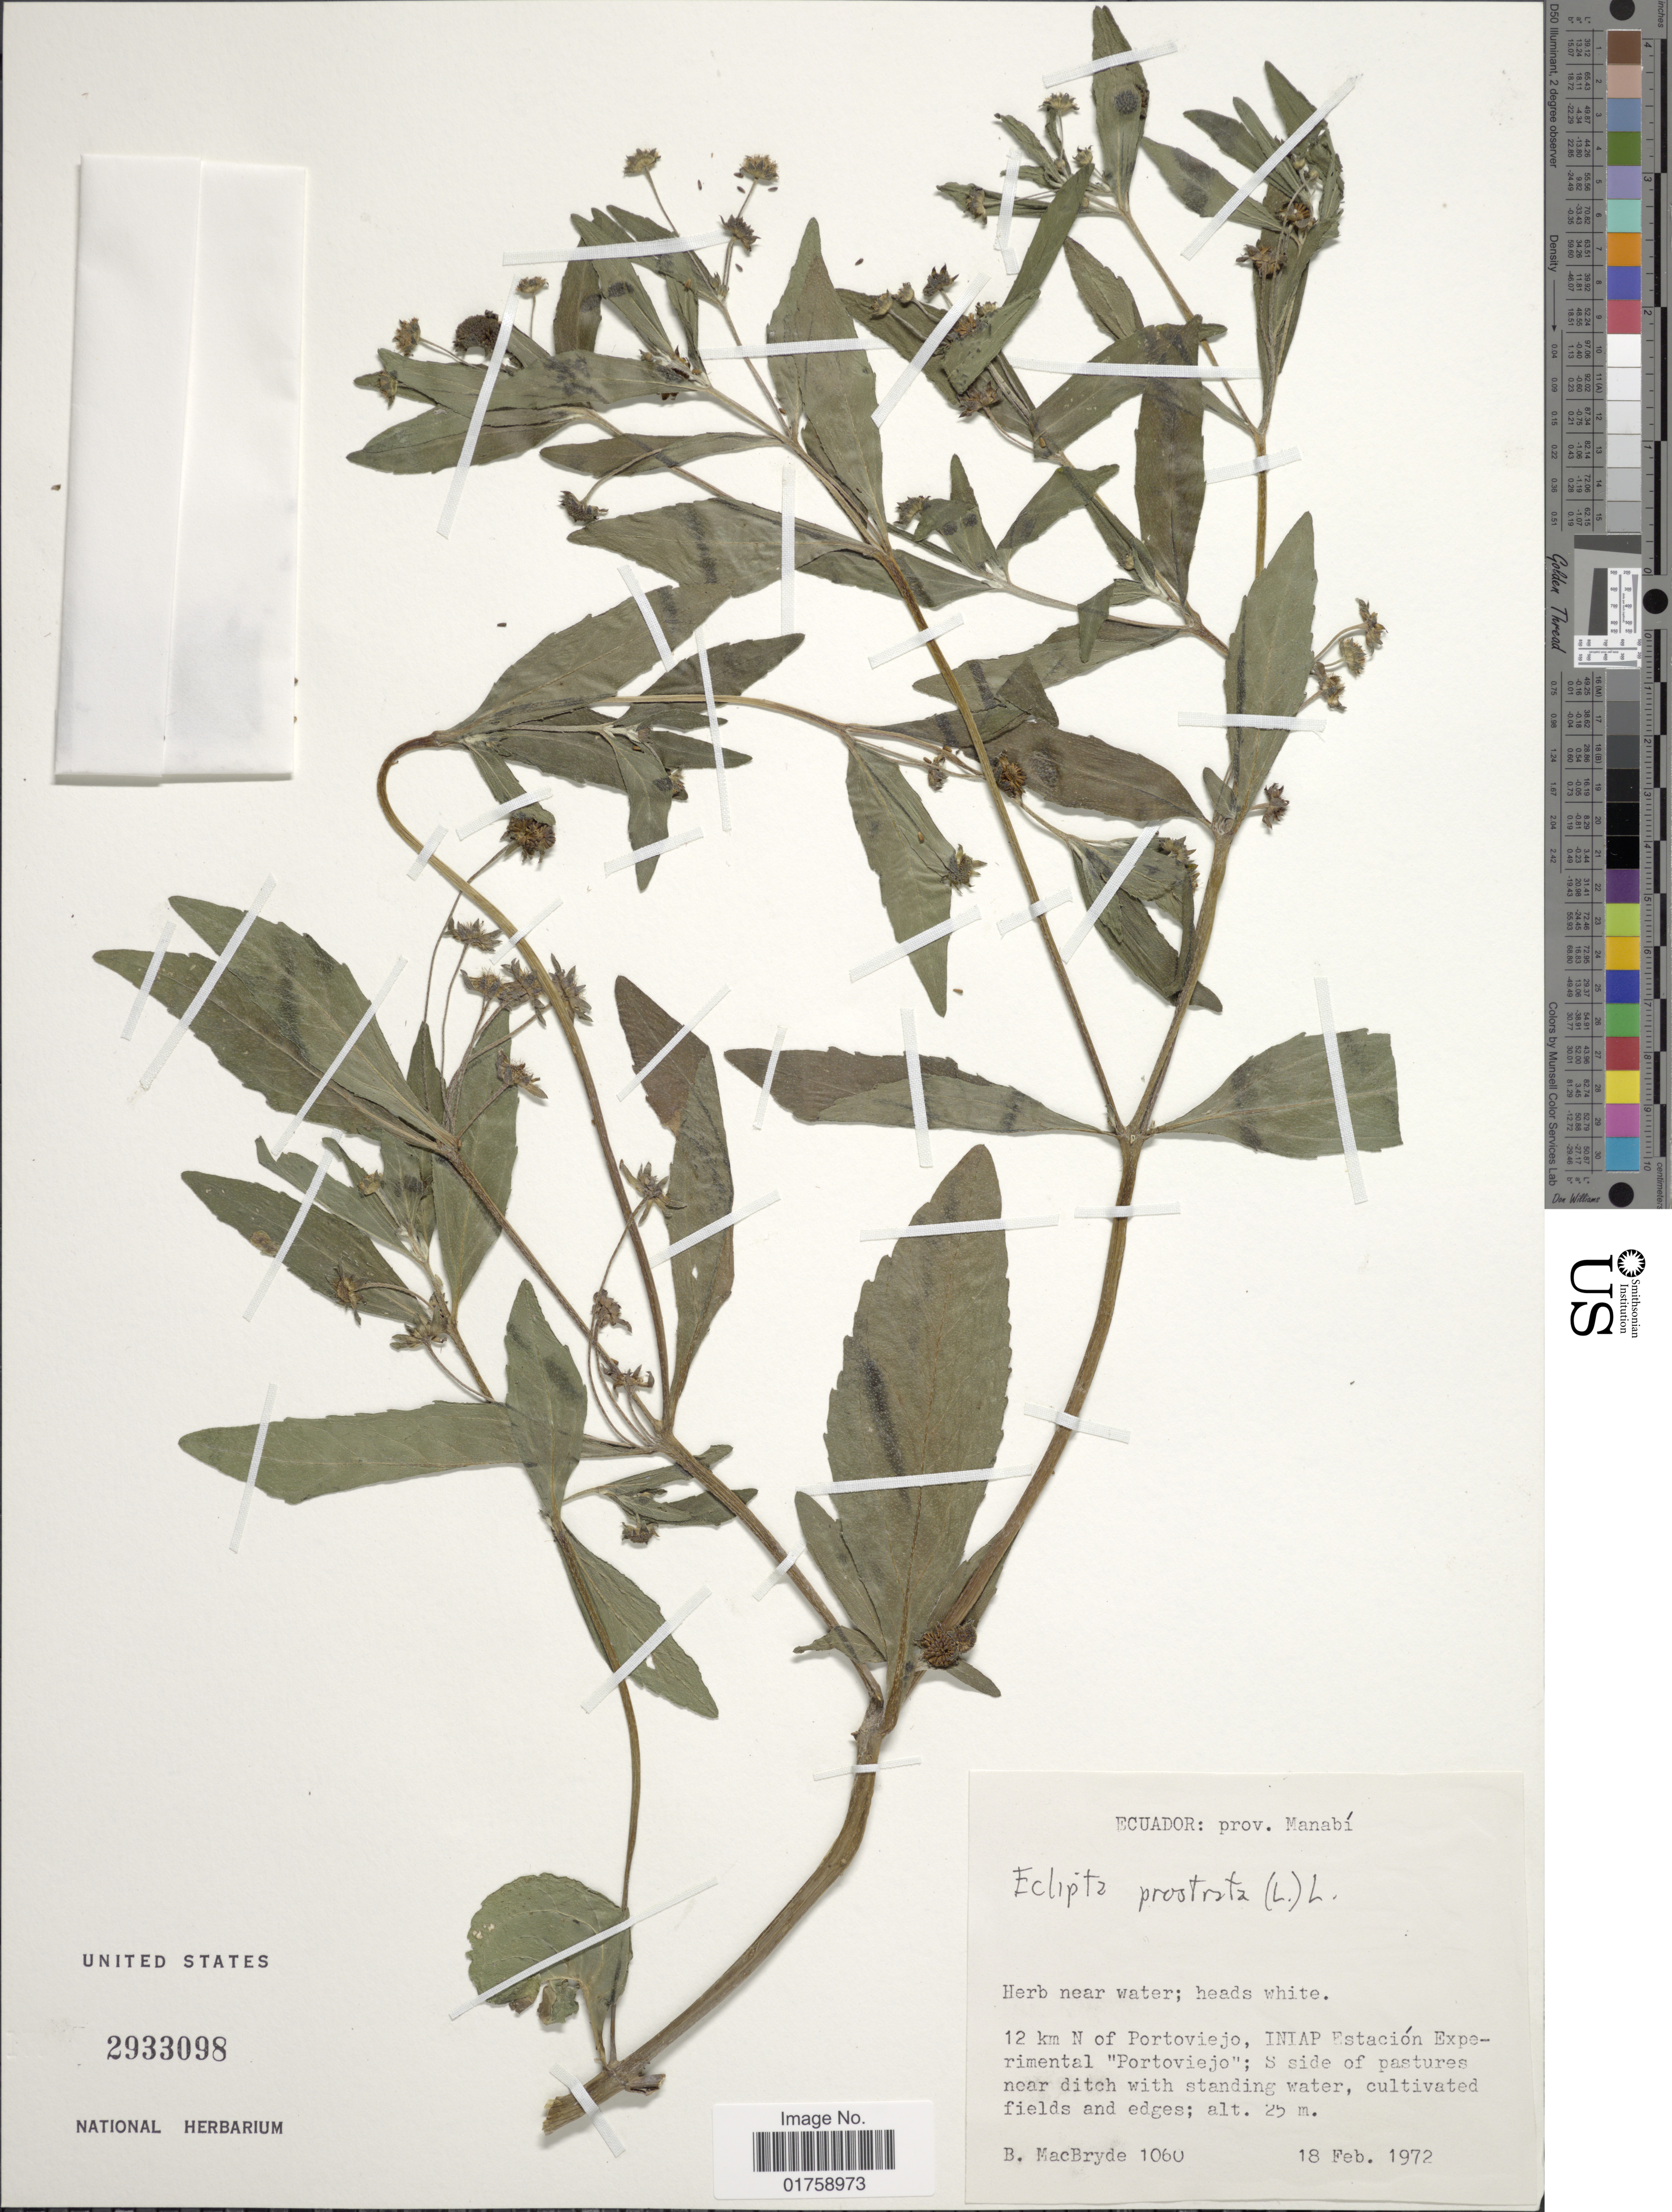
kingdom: Plantae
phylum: Tracheophyta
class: Magnoliopsida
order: Asterales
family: Asteraceae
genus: Eclipta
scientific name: Eclipta prostrata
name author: (L.) L.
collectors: B. MacBryde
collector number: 1060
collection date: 1972-02-18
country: Ecuador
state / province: Manabí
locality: Ecuador: prov. Manabí. 12 km N of Portoviejo, INIAP Estacion Experimental "Portoviejo", S side of pastures near ditch with standing water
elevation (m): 25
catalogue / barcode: US 2933098